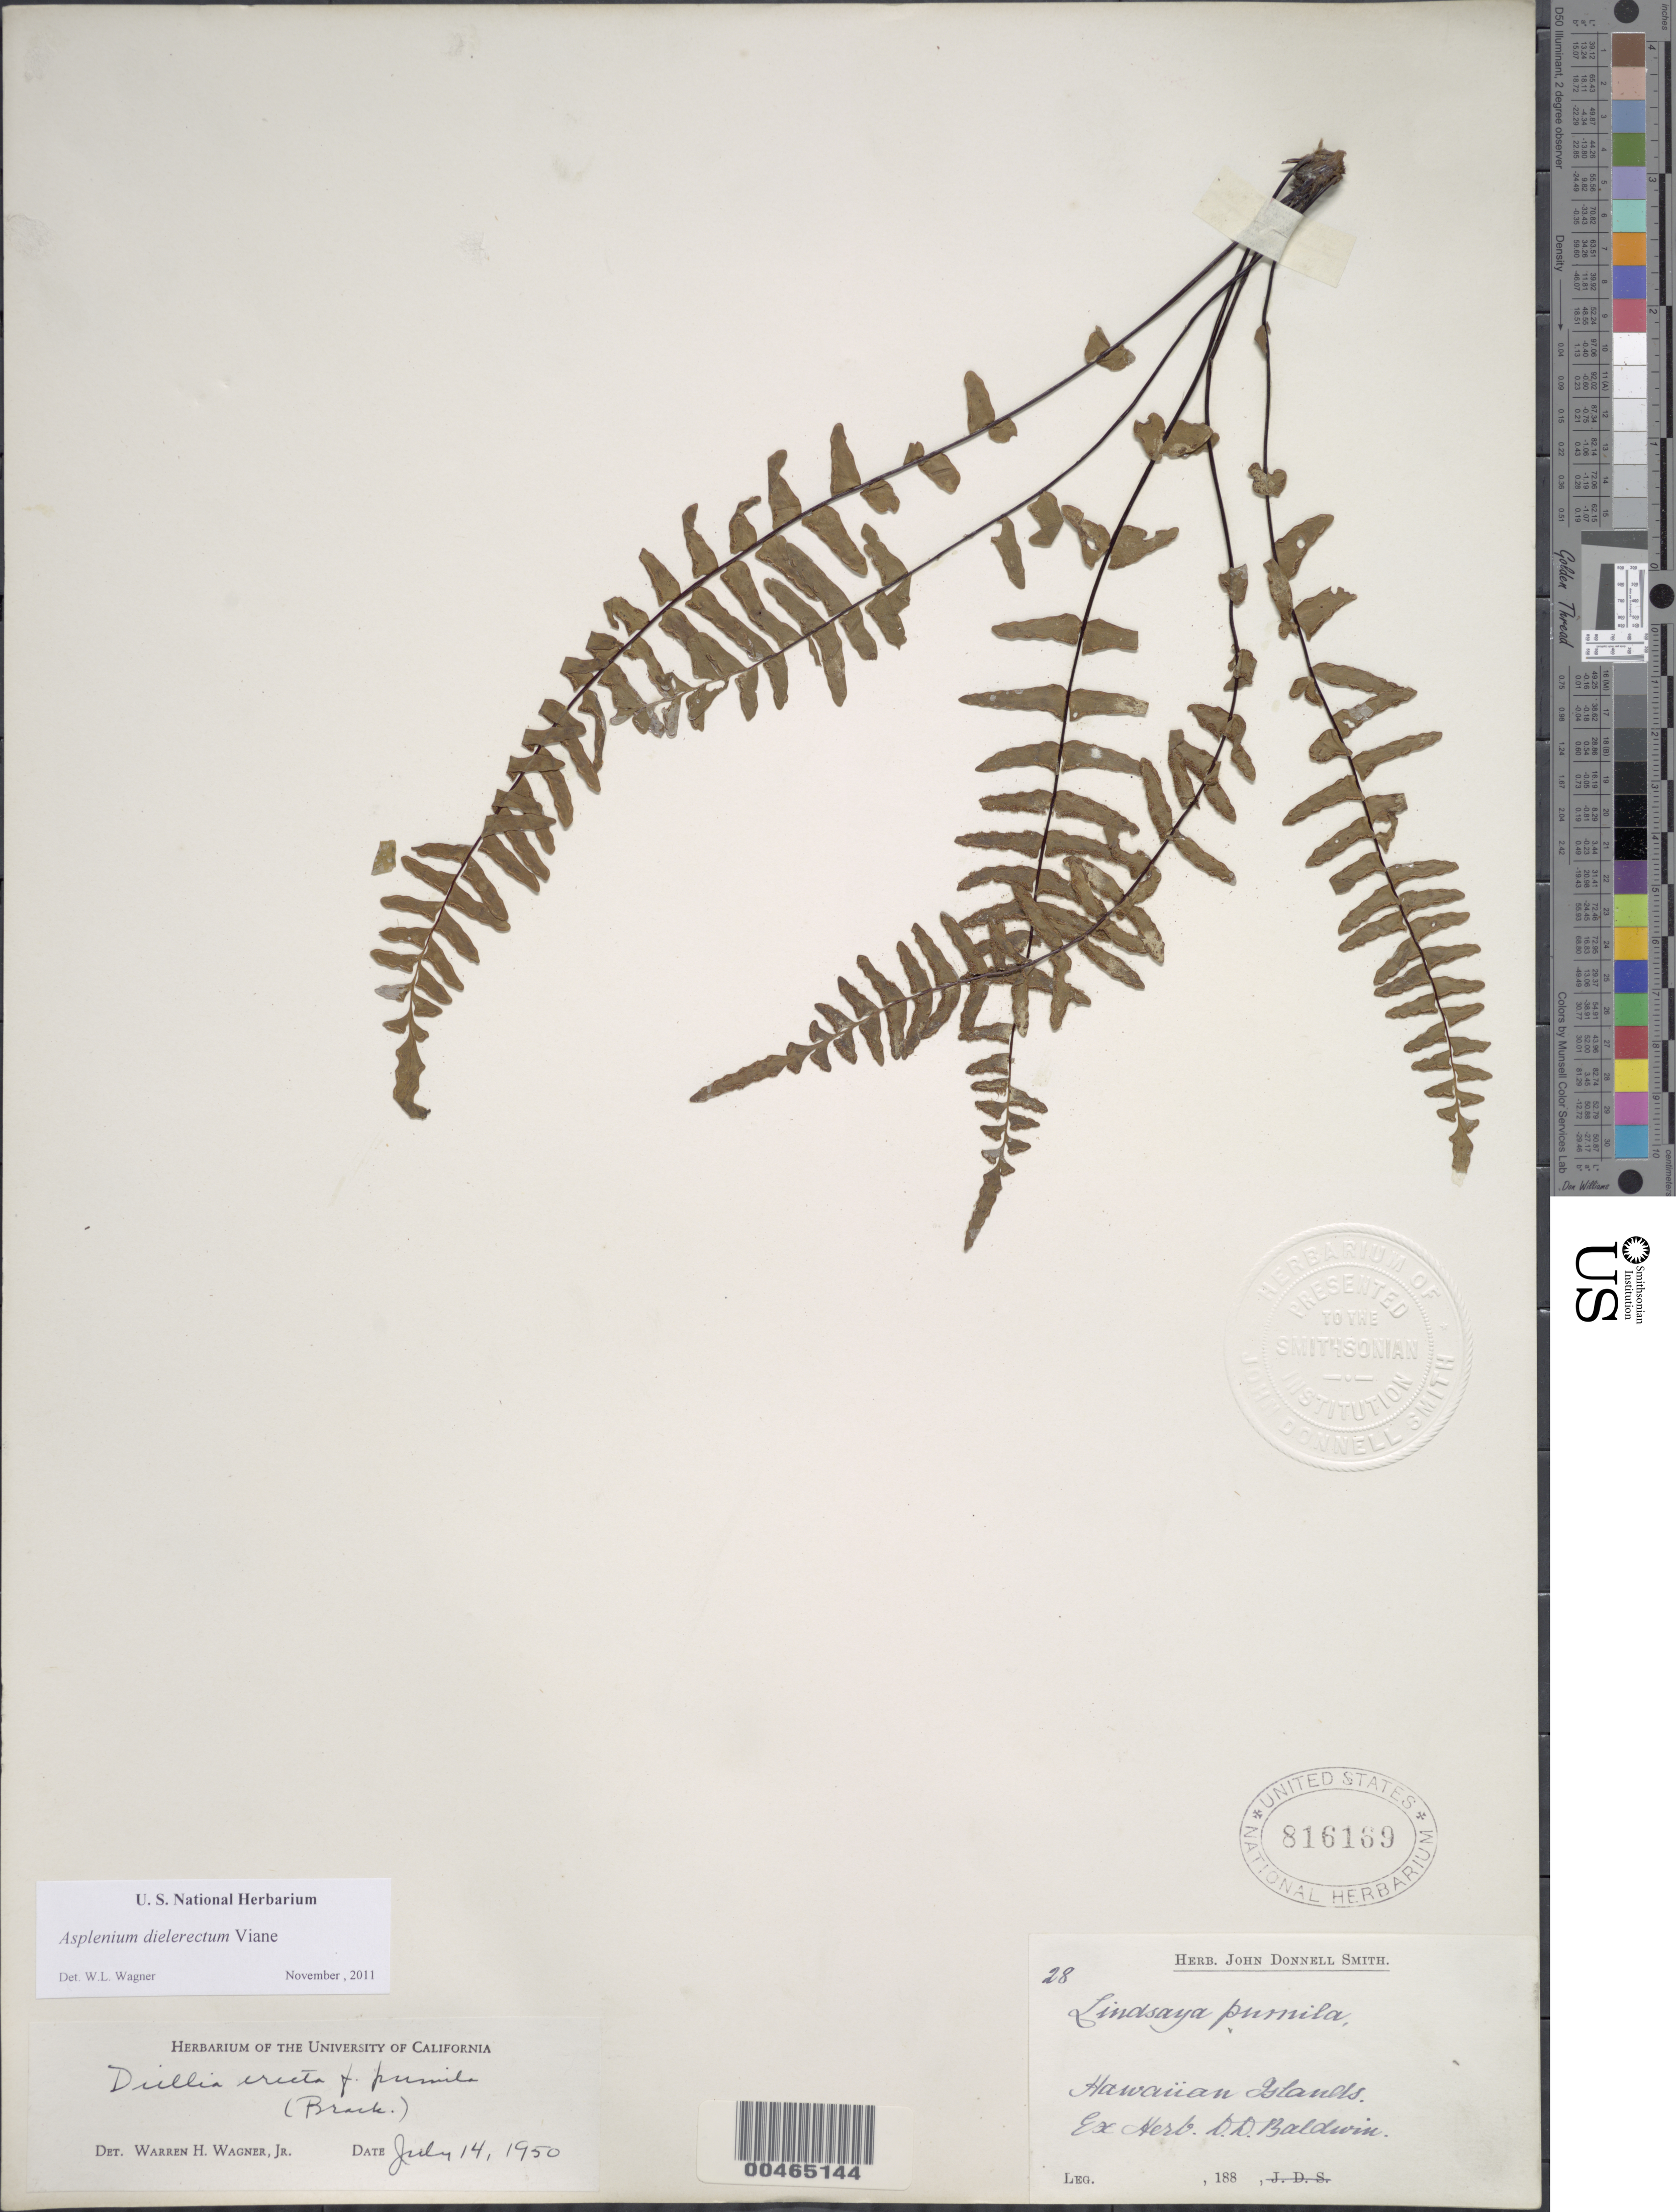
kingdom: Plantae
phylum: Tracheophyta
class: Polypodiopsida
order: Polypodiales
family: Aspleniaceae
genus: Asplenium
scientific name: Asplenium dielerectum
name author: Viane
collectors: D. Baldwin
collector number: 28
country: United States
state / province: Hawaii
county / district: Hawaii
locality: Hawaiian Islands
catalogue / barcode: US 816169